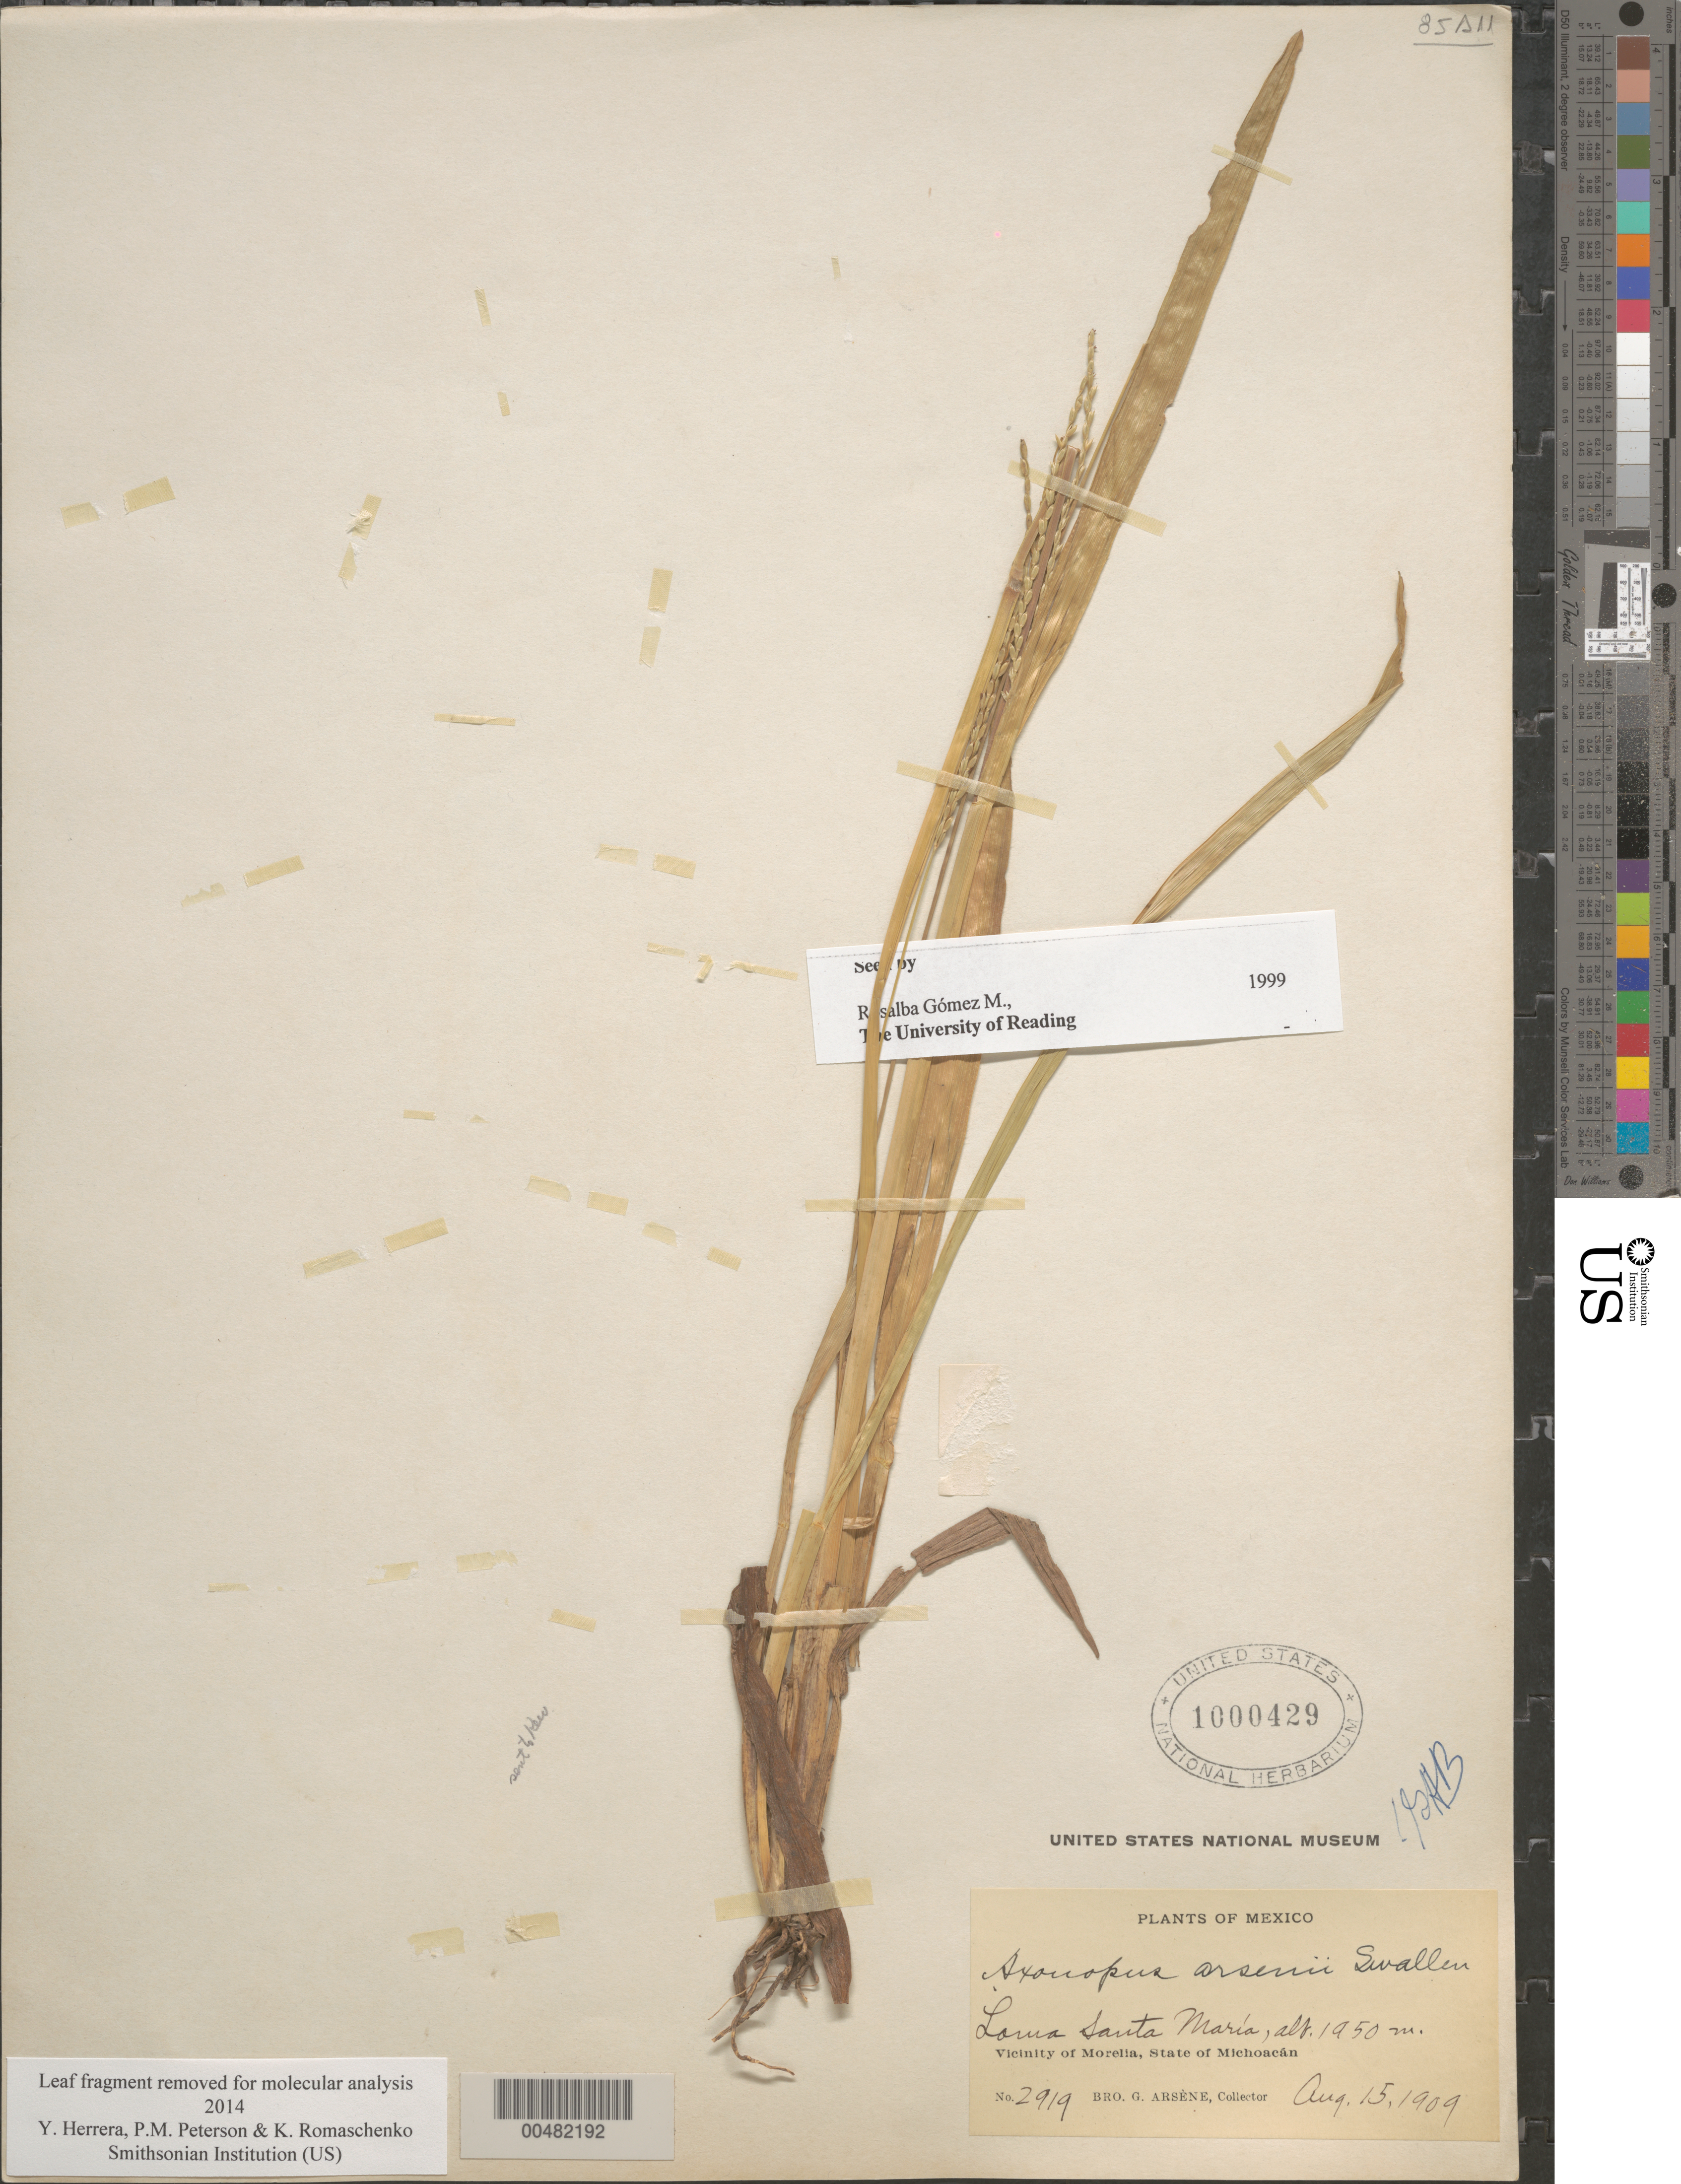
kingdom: Plantae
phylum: Tracheophyta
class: Liliopsida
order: Poales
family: Poaceae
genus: Axonopus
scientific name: Axonopus arsenei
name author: Swallen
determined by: Black, G. A.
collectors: Bro. G. Arsène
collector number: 2919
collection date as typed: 15 Aug 1909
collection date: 1909-08-15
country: Mexico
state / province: Michoacán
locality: Vicinity of Morelia, Loma Santa María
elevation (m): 1950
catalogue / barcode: US 1000429